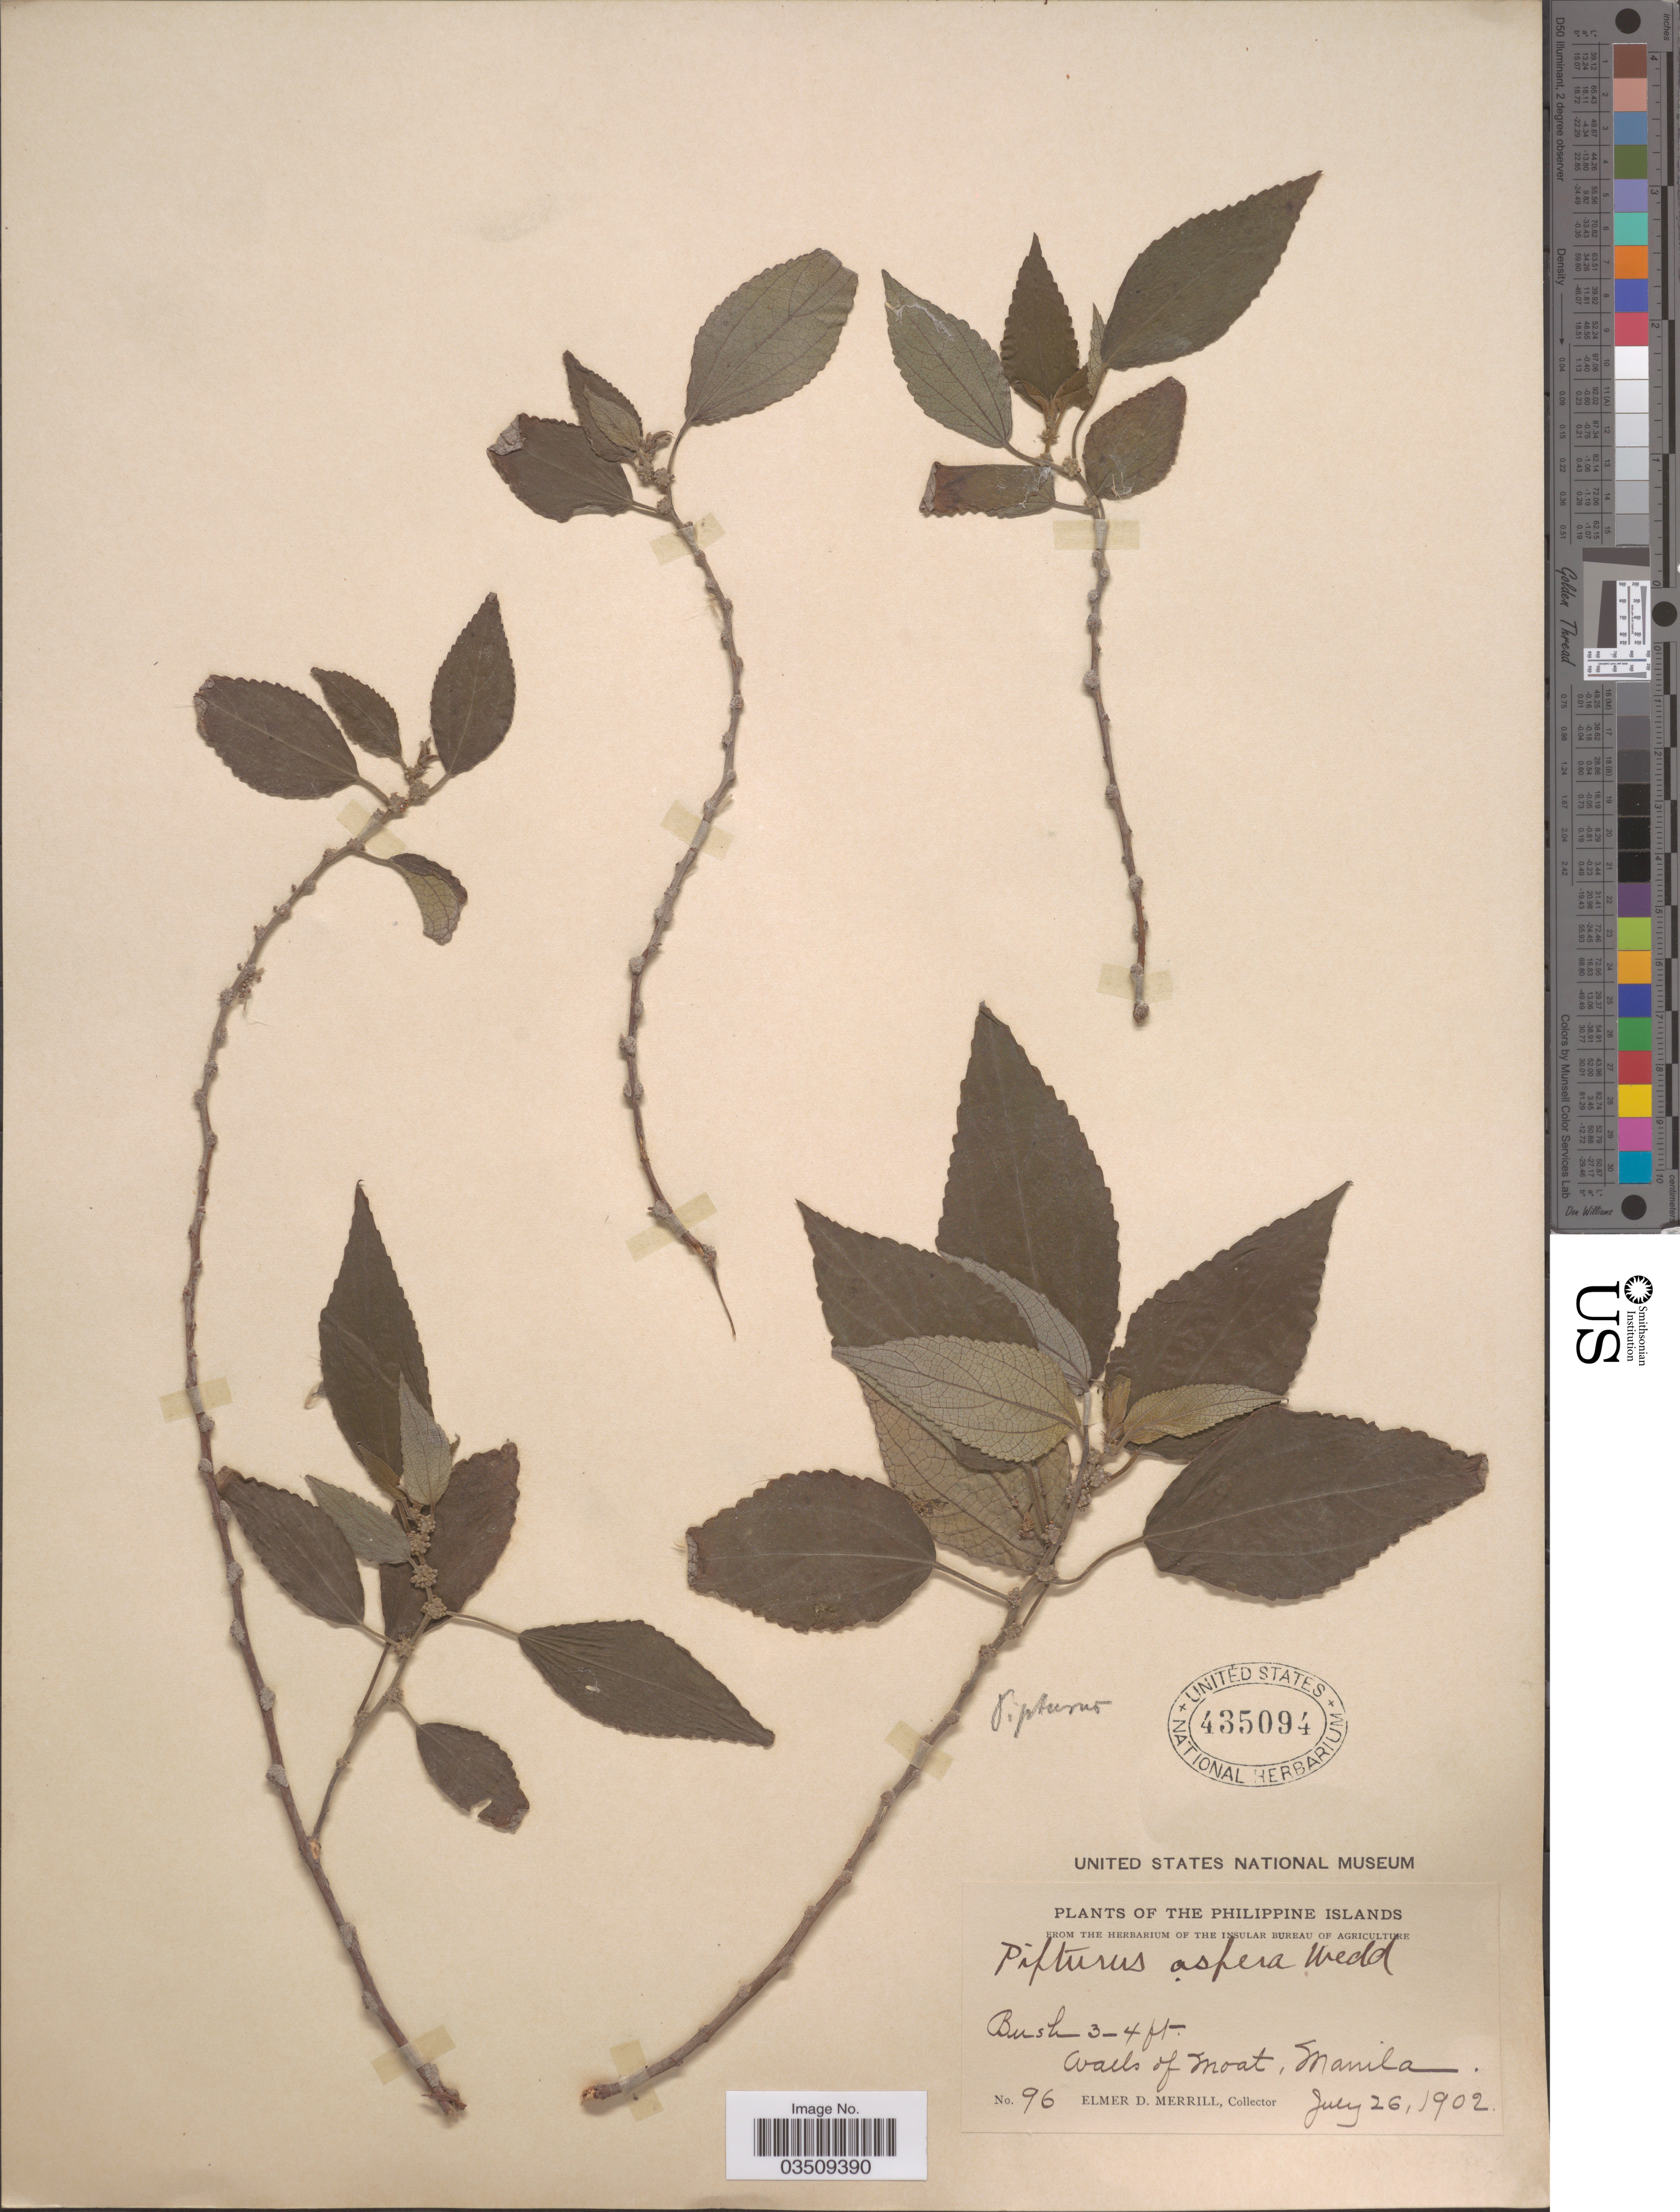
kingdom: Plantae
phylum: Tracheophyta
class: Magnoliopsida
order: Rosales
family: Urticaceae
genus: Pipturus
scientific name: Pipturus arborescens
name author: (Link) C.B. Rob.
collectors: E. D. Merrill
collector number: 96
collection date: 1902-07-26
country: Philippines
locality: Walls of Moat, Manila.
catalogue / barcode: US 435094